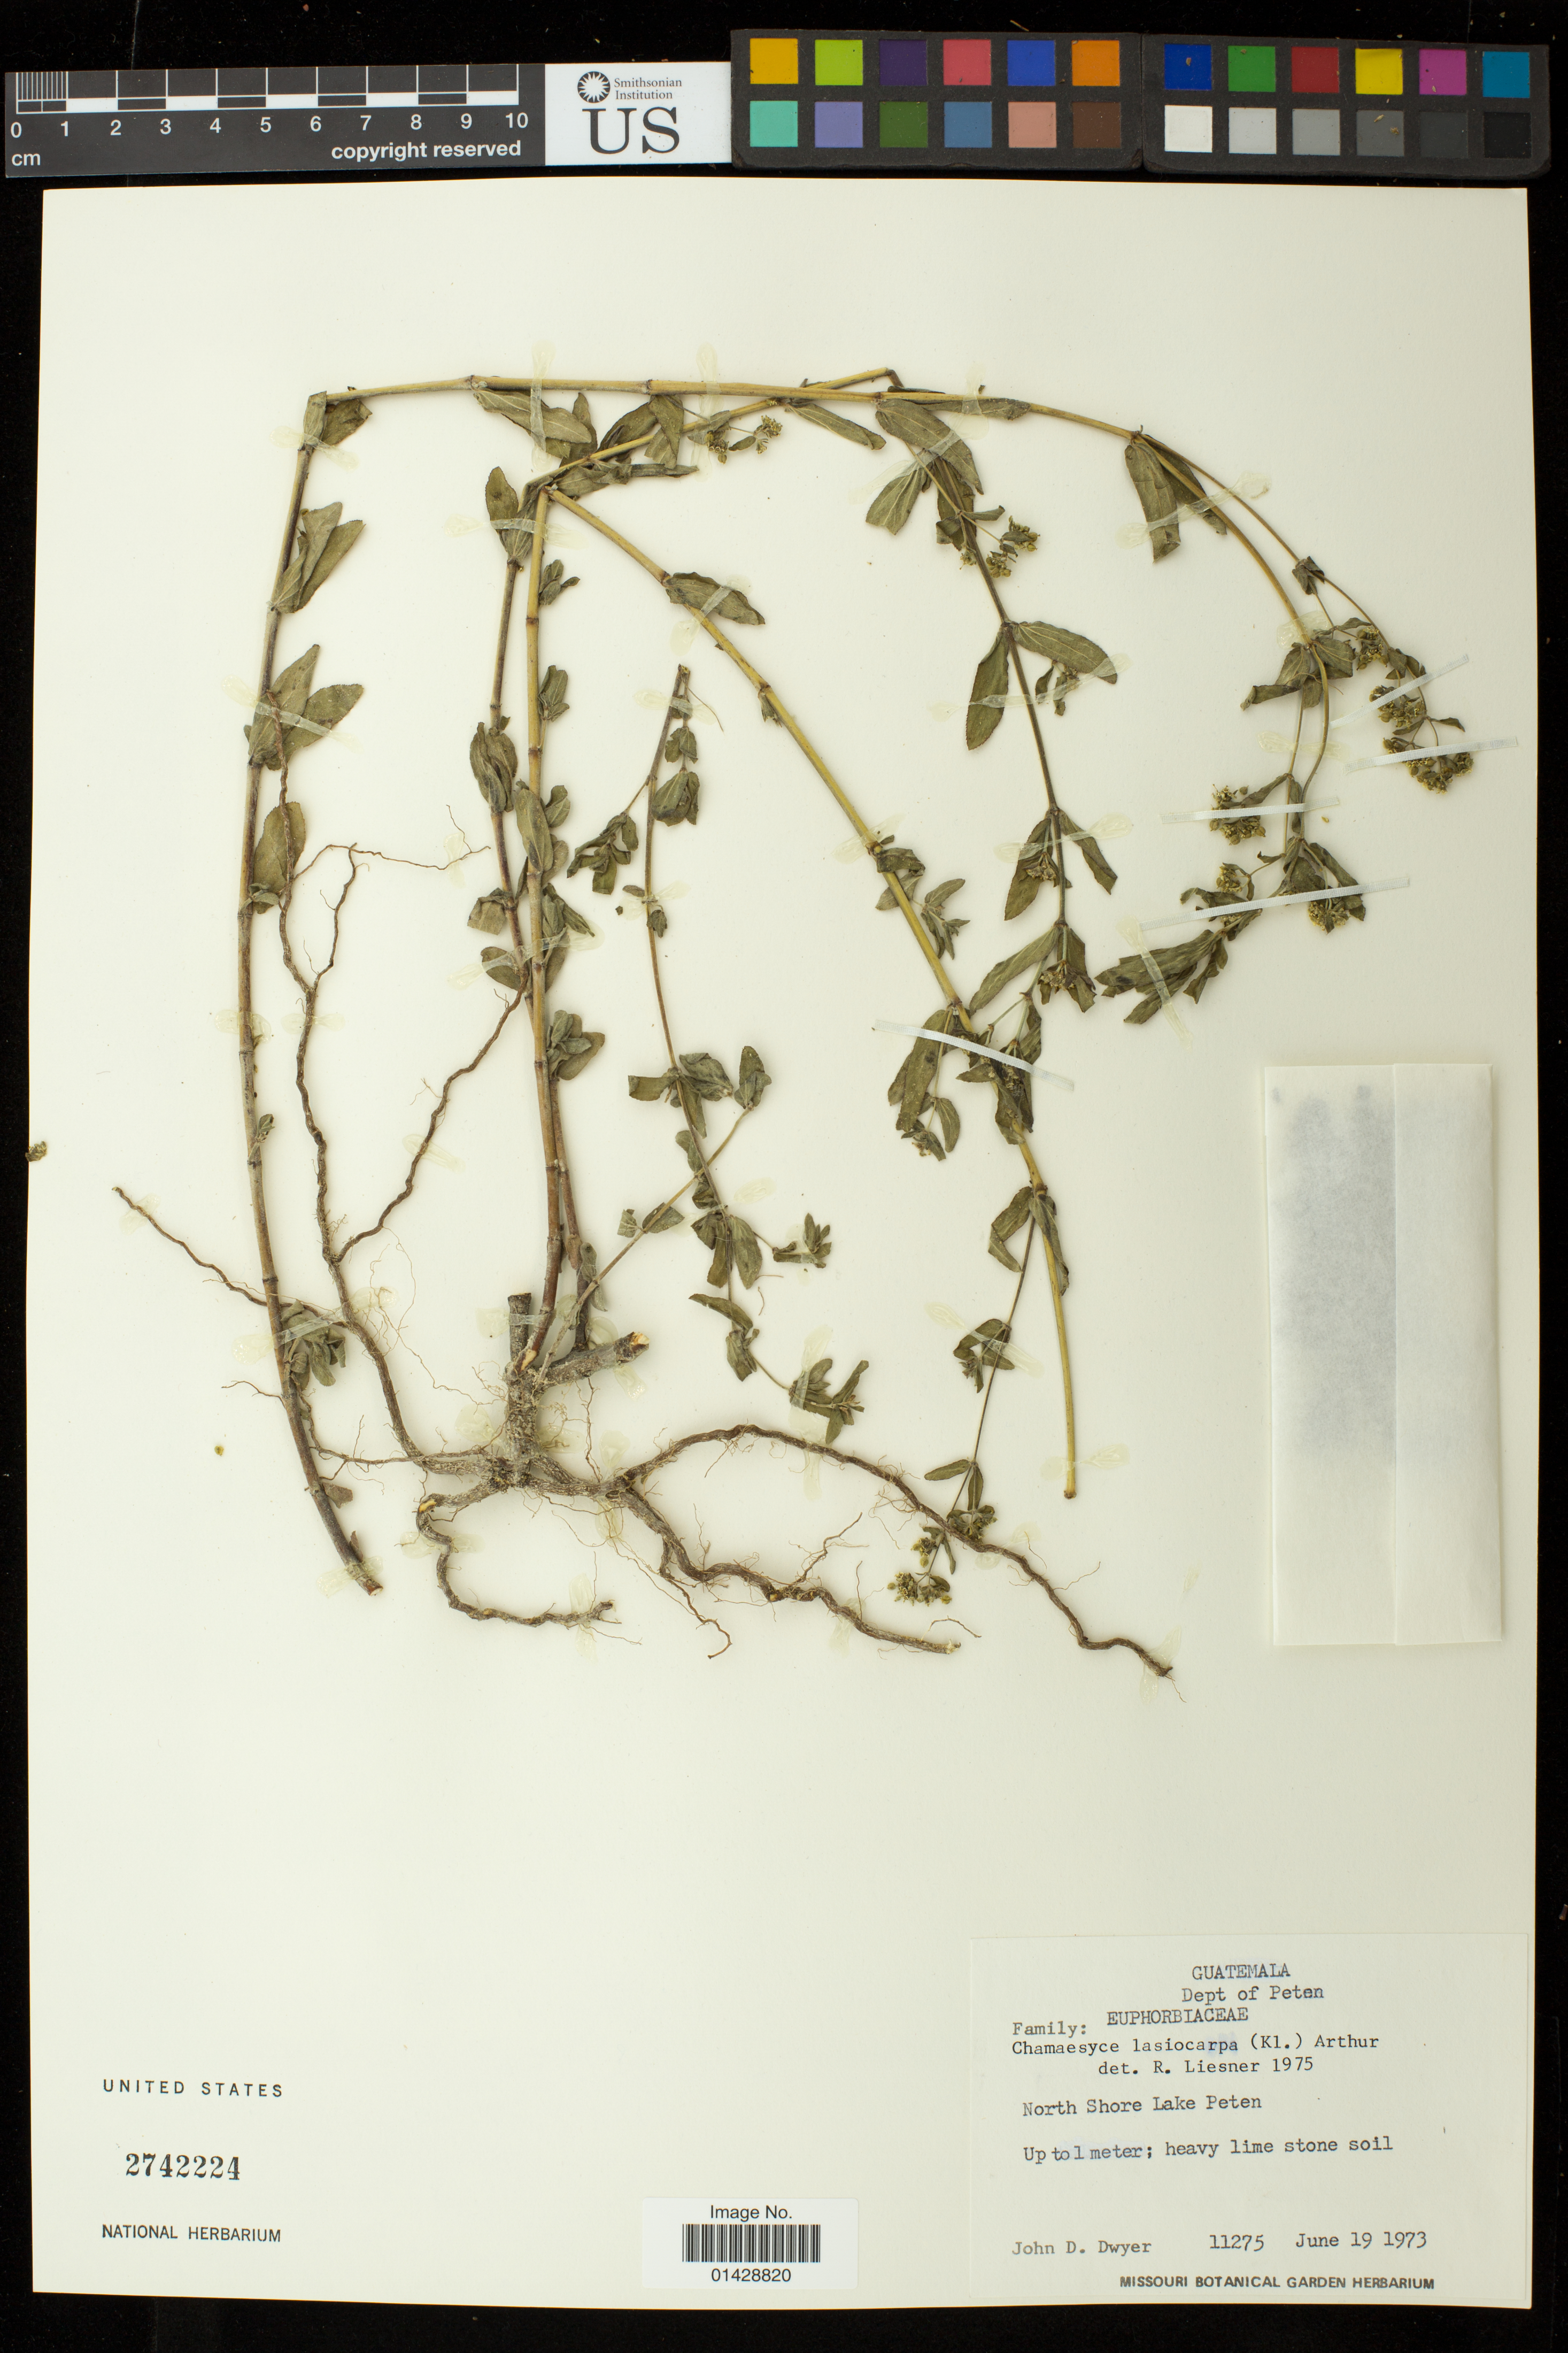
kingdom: Plantae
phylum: Tracheophyta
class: Magnoliopsida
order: Malpighiales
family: Euphorbiaceae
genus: Euphorbia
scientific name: Euphorbia lasiocarpa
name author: Klotzsch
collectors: J. D. Dwyer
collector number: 11275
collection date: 1973-06-19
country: Guatemala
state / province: El Petén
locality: North Shore Lake Peten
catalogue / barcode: US 2742224